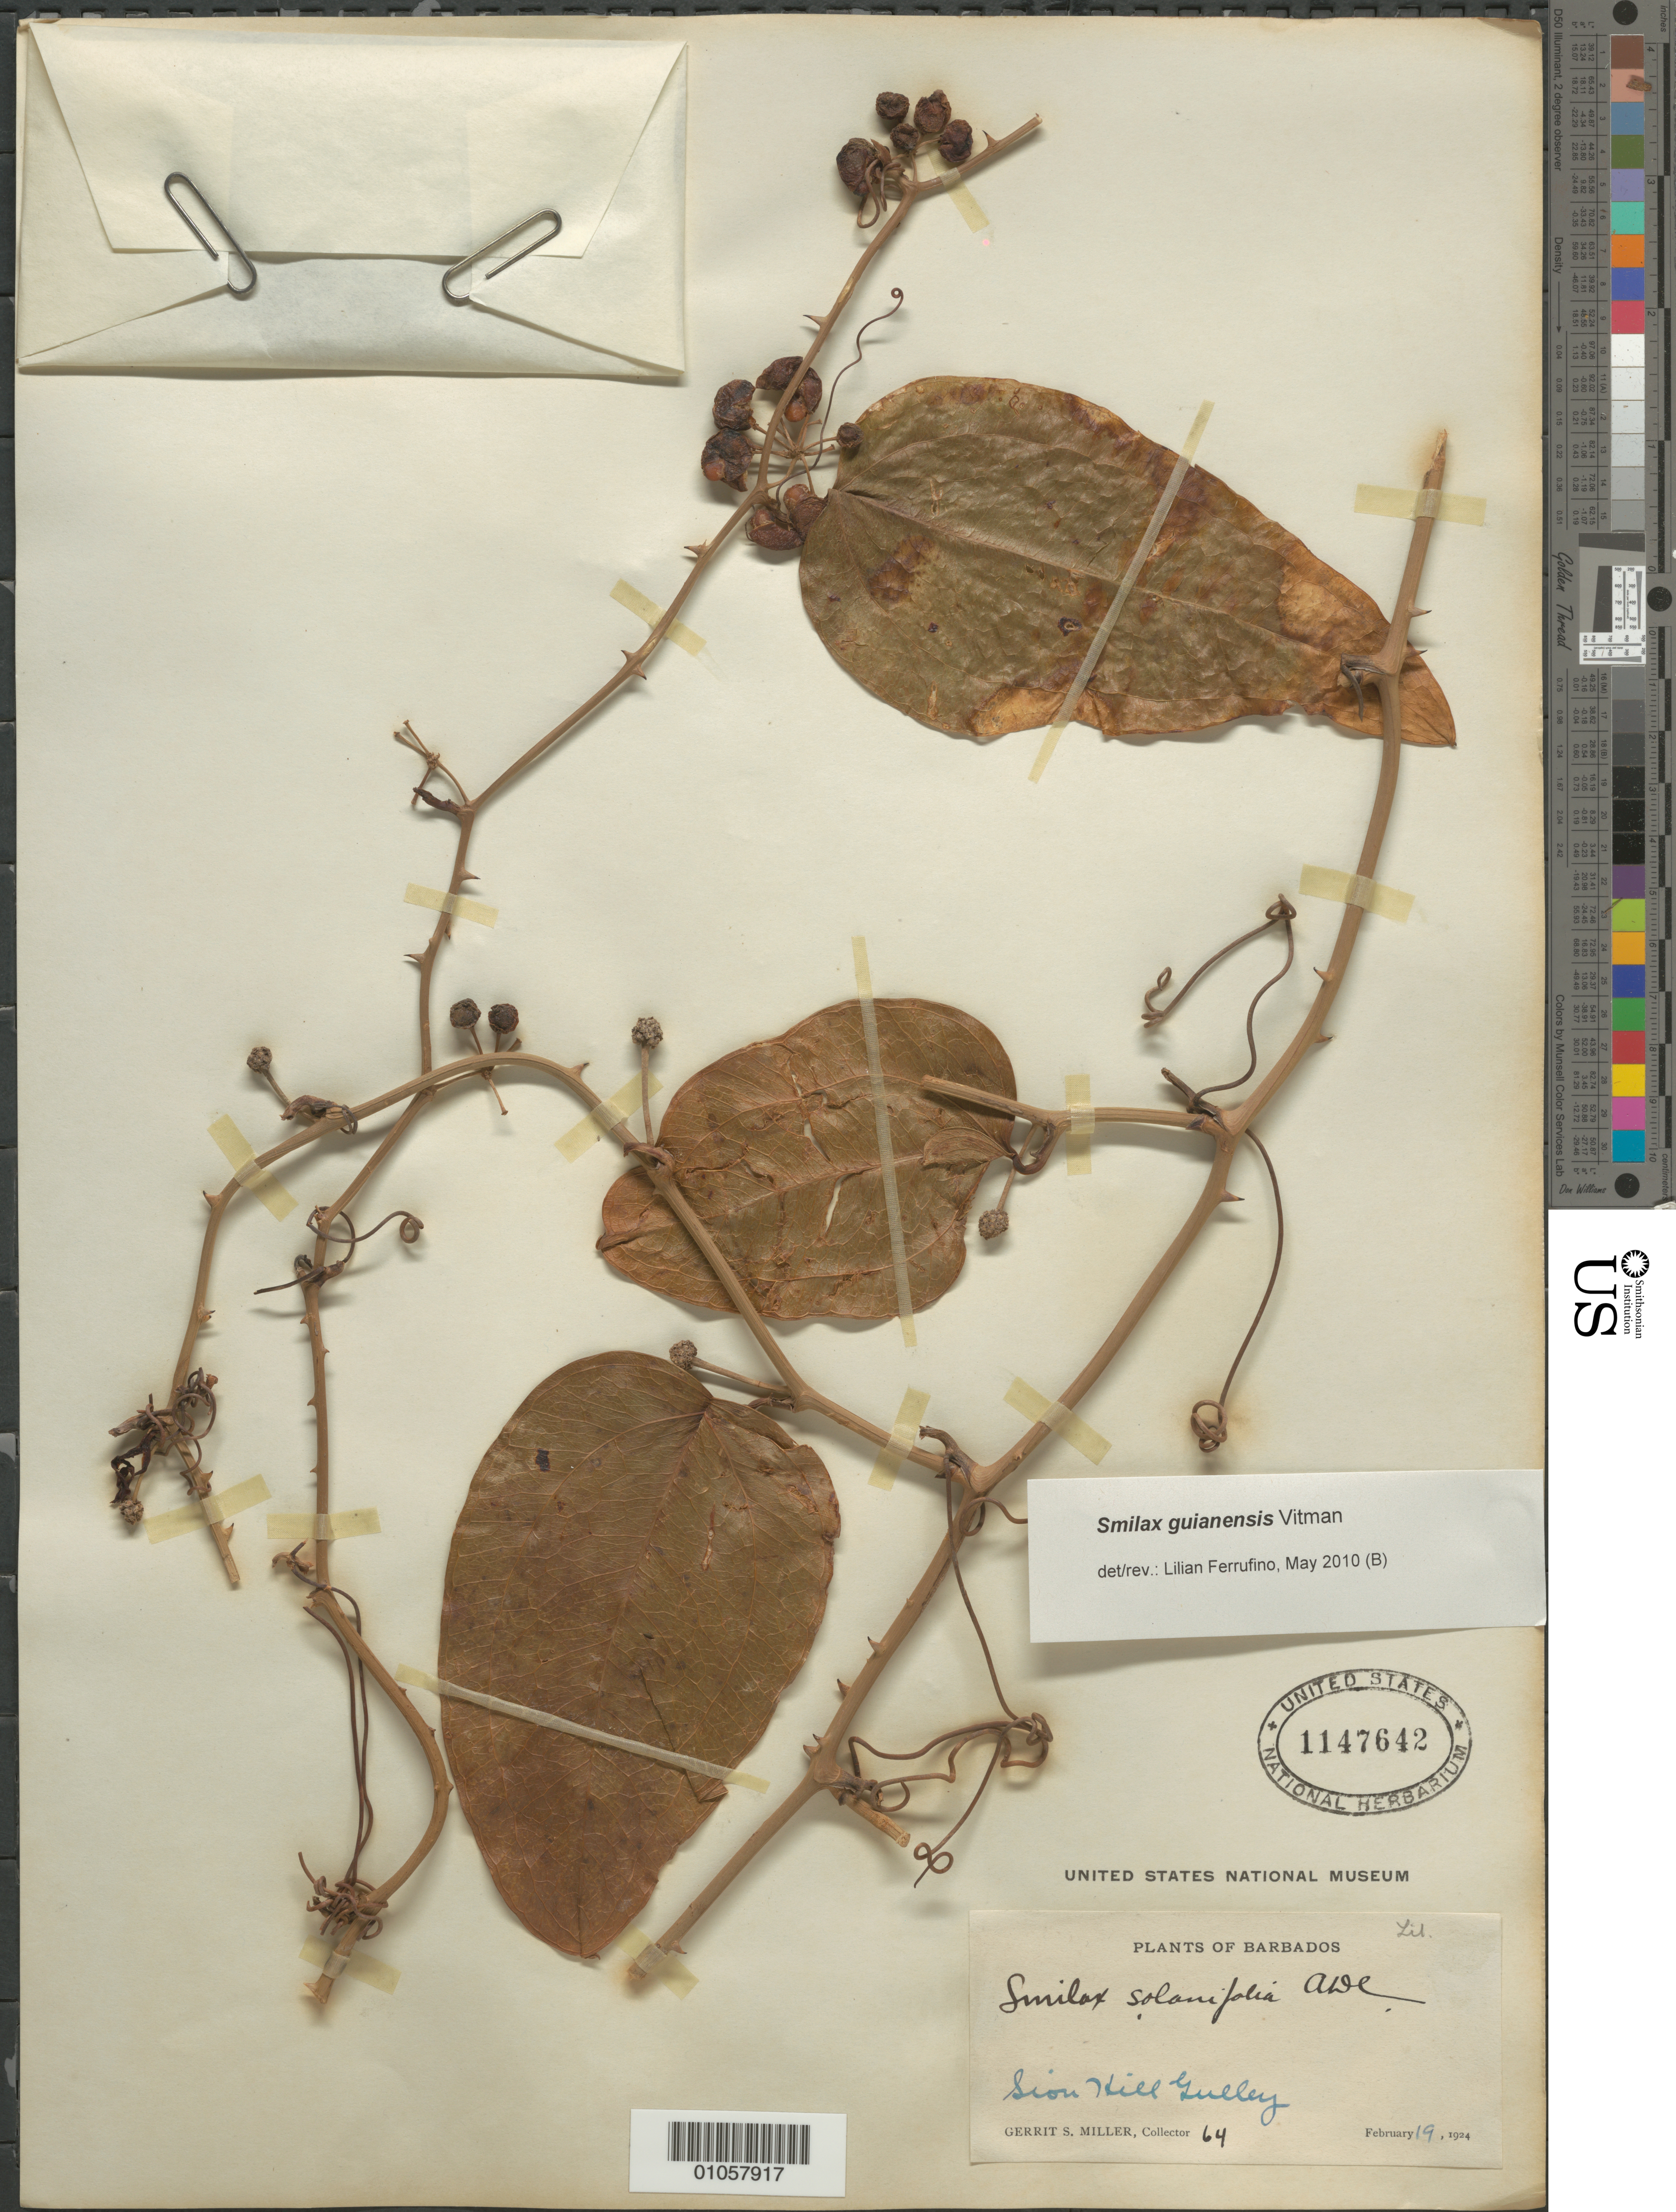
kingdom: Plantae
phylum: Tracheophyta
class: Liliopsida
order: Liliales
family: Smilacaceae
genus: Smilax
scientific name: Smilax guianensis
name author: Vitman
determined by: Ferrufino, L., (USJ), Herbario Universidad de Costa Rica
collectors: G. S. Miller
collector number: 64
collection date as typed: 19 Feb 1924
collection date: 1924-02-19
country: Barbados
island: Barbados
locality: Sion Hill Gulley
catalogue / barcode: US 1147642